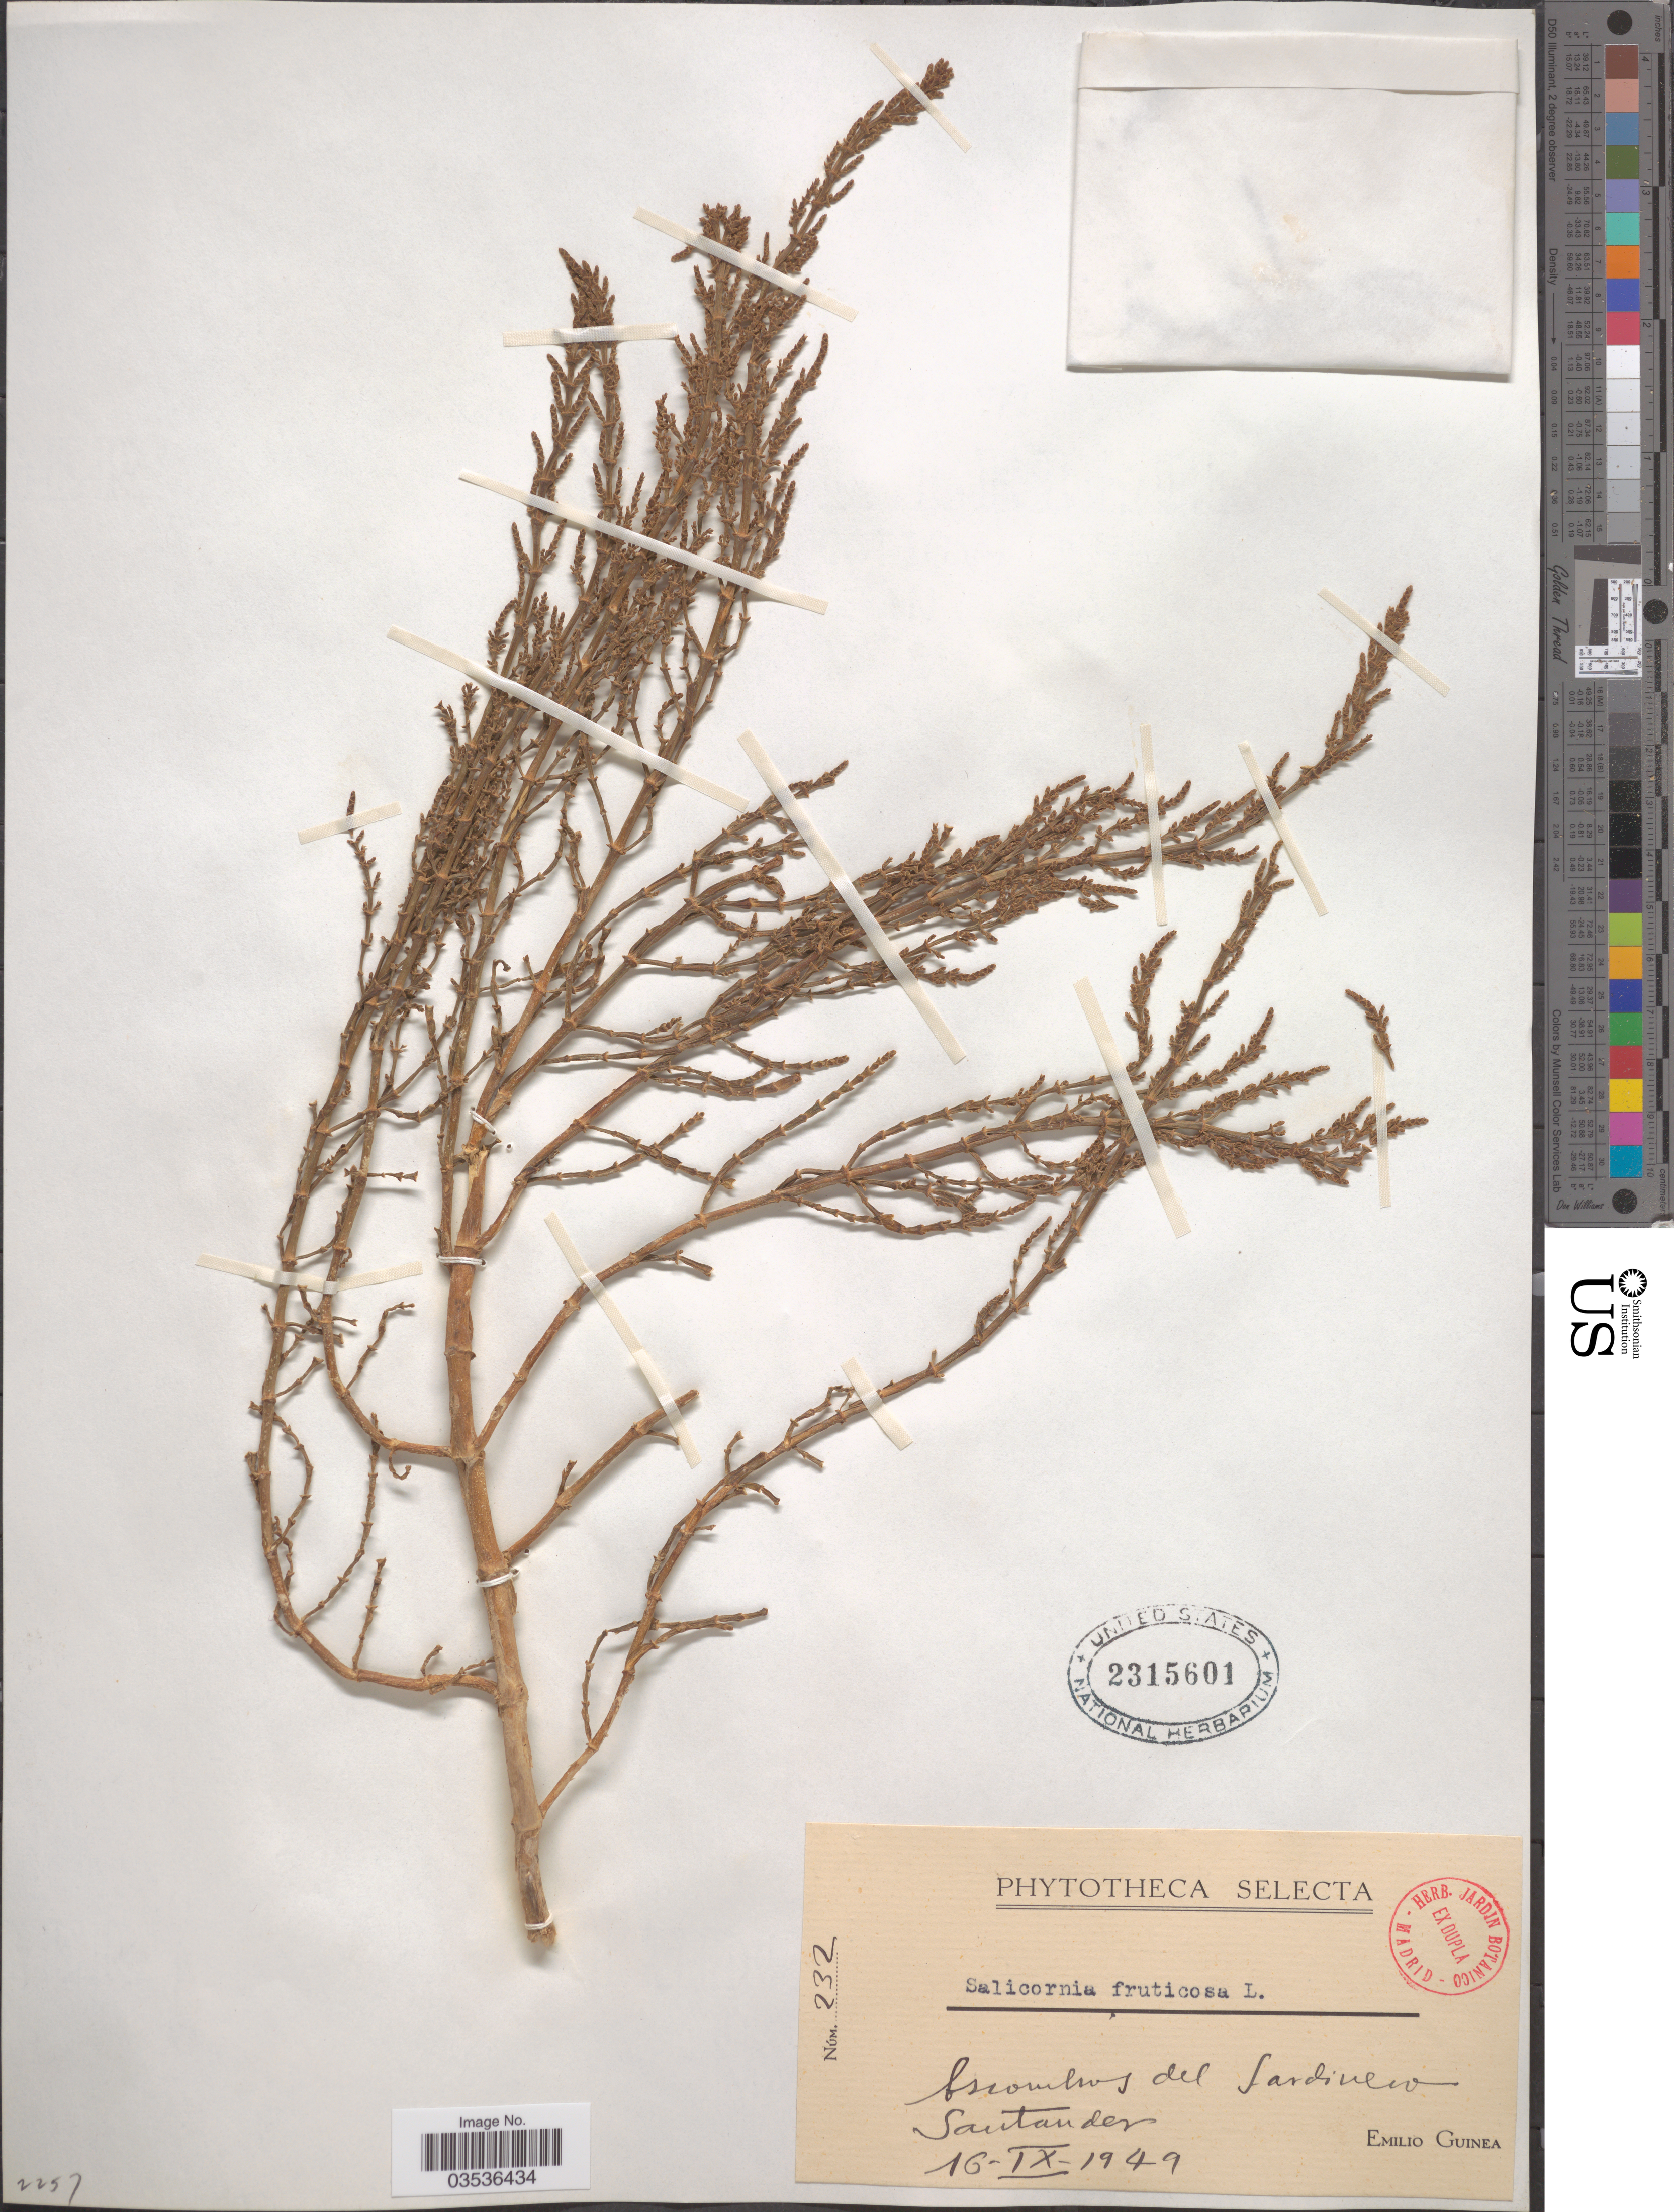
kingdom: Plantae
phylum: Tracheophyta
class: Magnoliopsida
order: Caryophyllales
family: Amaranthaceae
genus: Salicornia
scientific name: Salicornia fruticosa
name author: (L.) L.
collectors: E. Guinea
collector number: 232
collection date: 1949-09-16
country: Spain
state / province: Cantabria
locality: Sardinero, Santander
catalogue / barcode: US 2315601